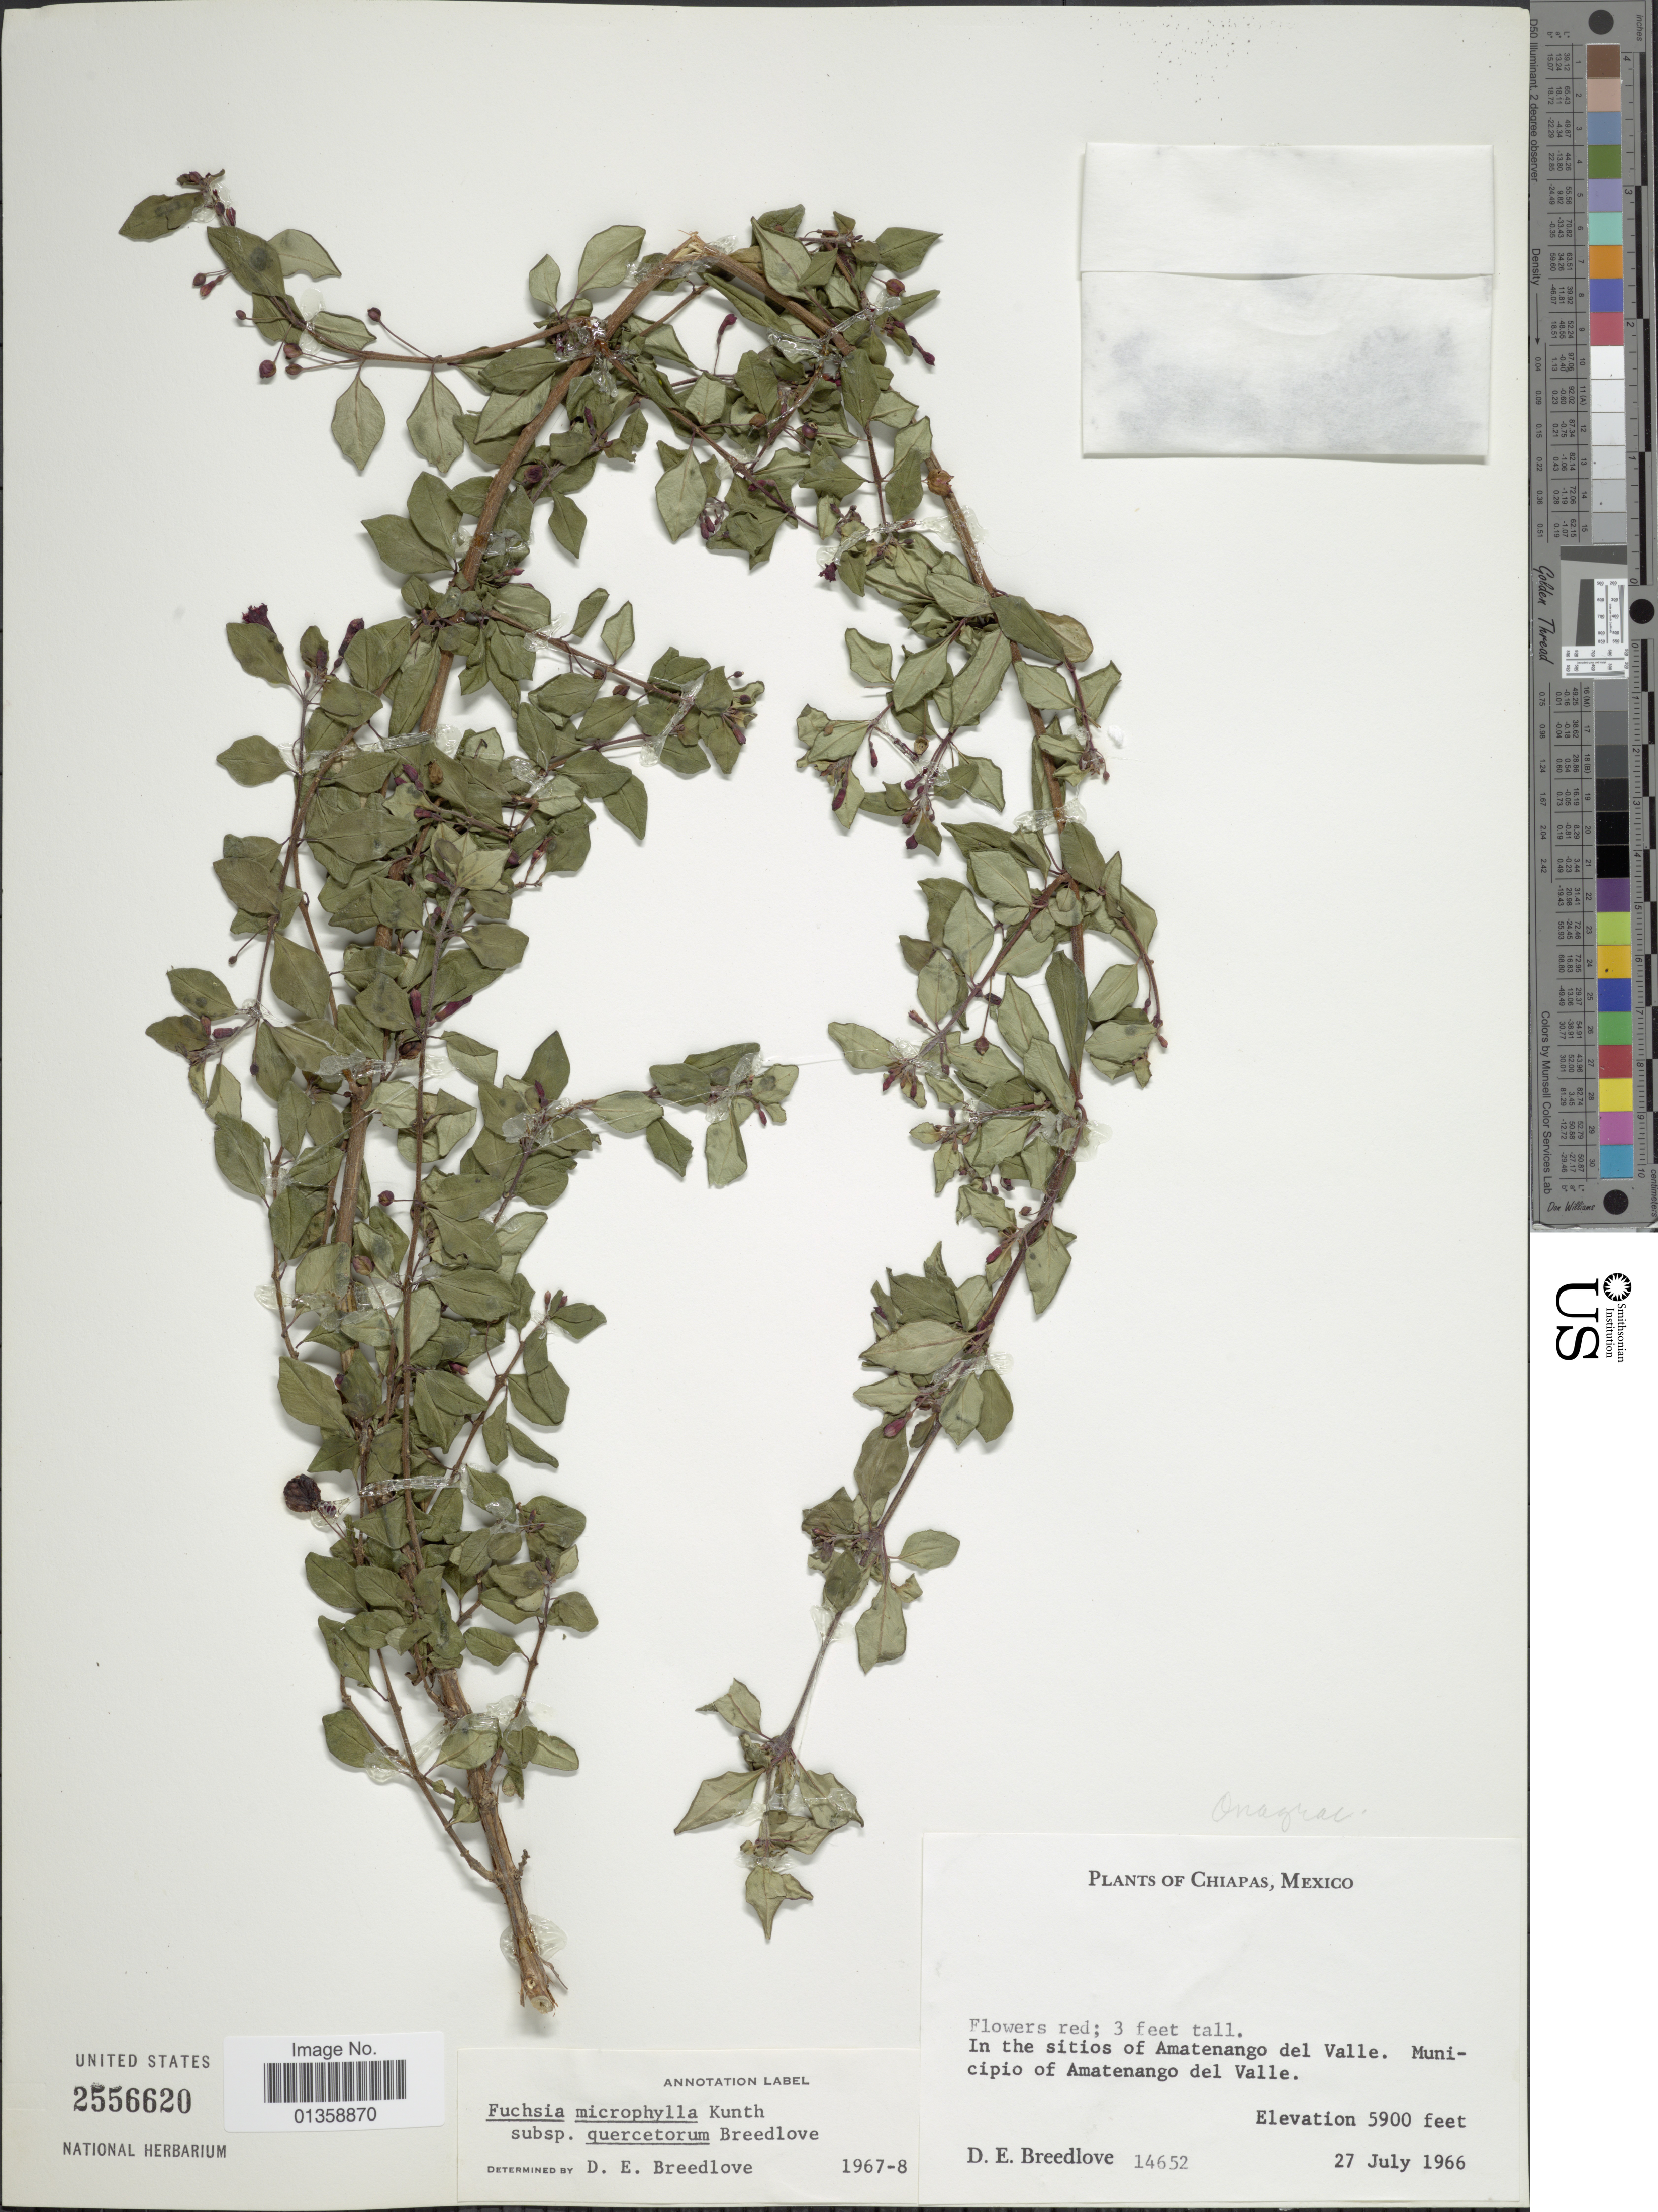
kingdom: Plantae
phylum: Tracheophyta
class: Magnoliopsida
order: Myrtales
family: Onagraceae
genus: Fuchsia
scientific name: Fuchsia microphylla subsp. quercetorum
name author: Breedlove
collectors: D. E. Breedlove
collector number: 14652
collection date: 1966-07-27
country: Mexico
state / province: Chiapas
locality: In the sitios of Amatenango del Valle. Municipio of Amatenango del Valle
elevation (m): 1798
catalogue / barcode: US 2556620